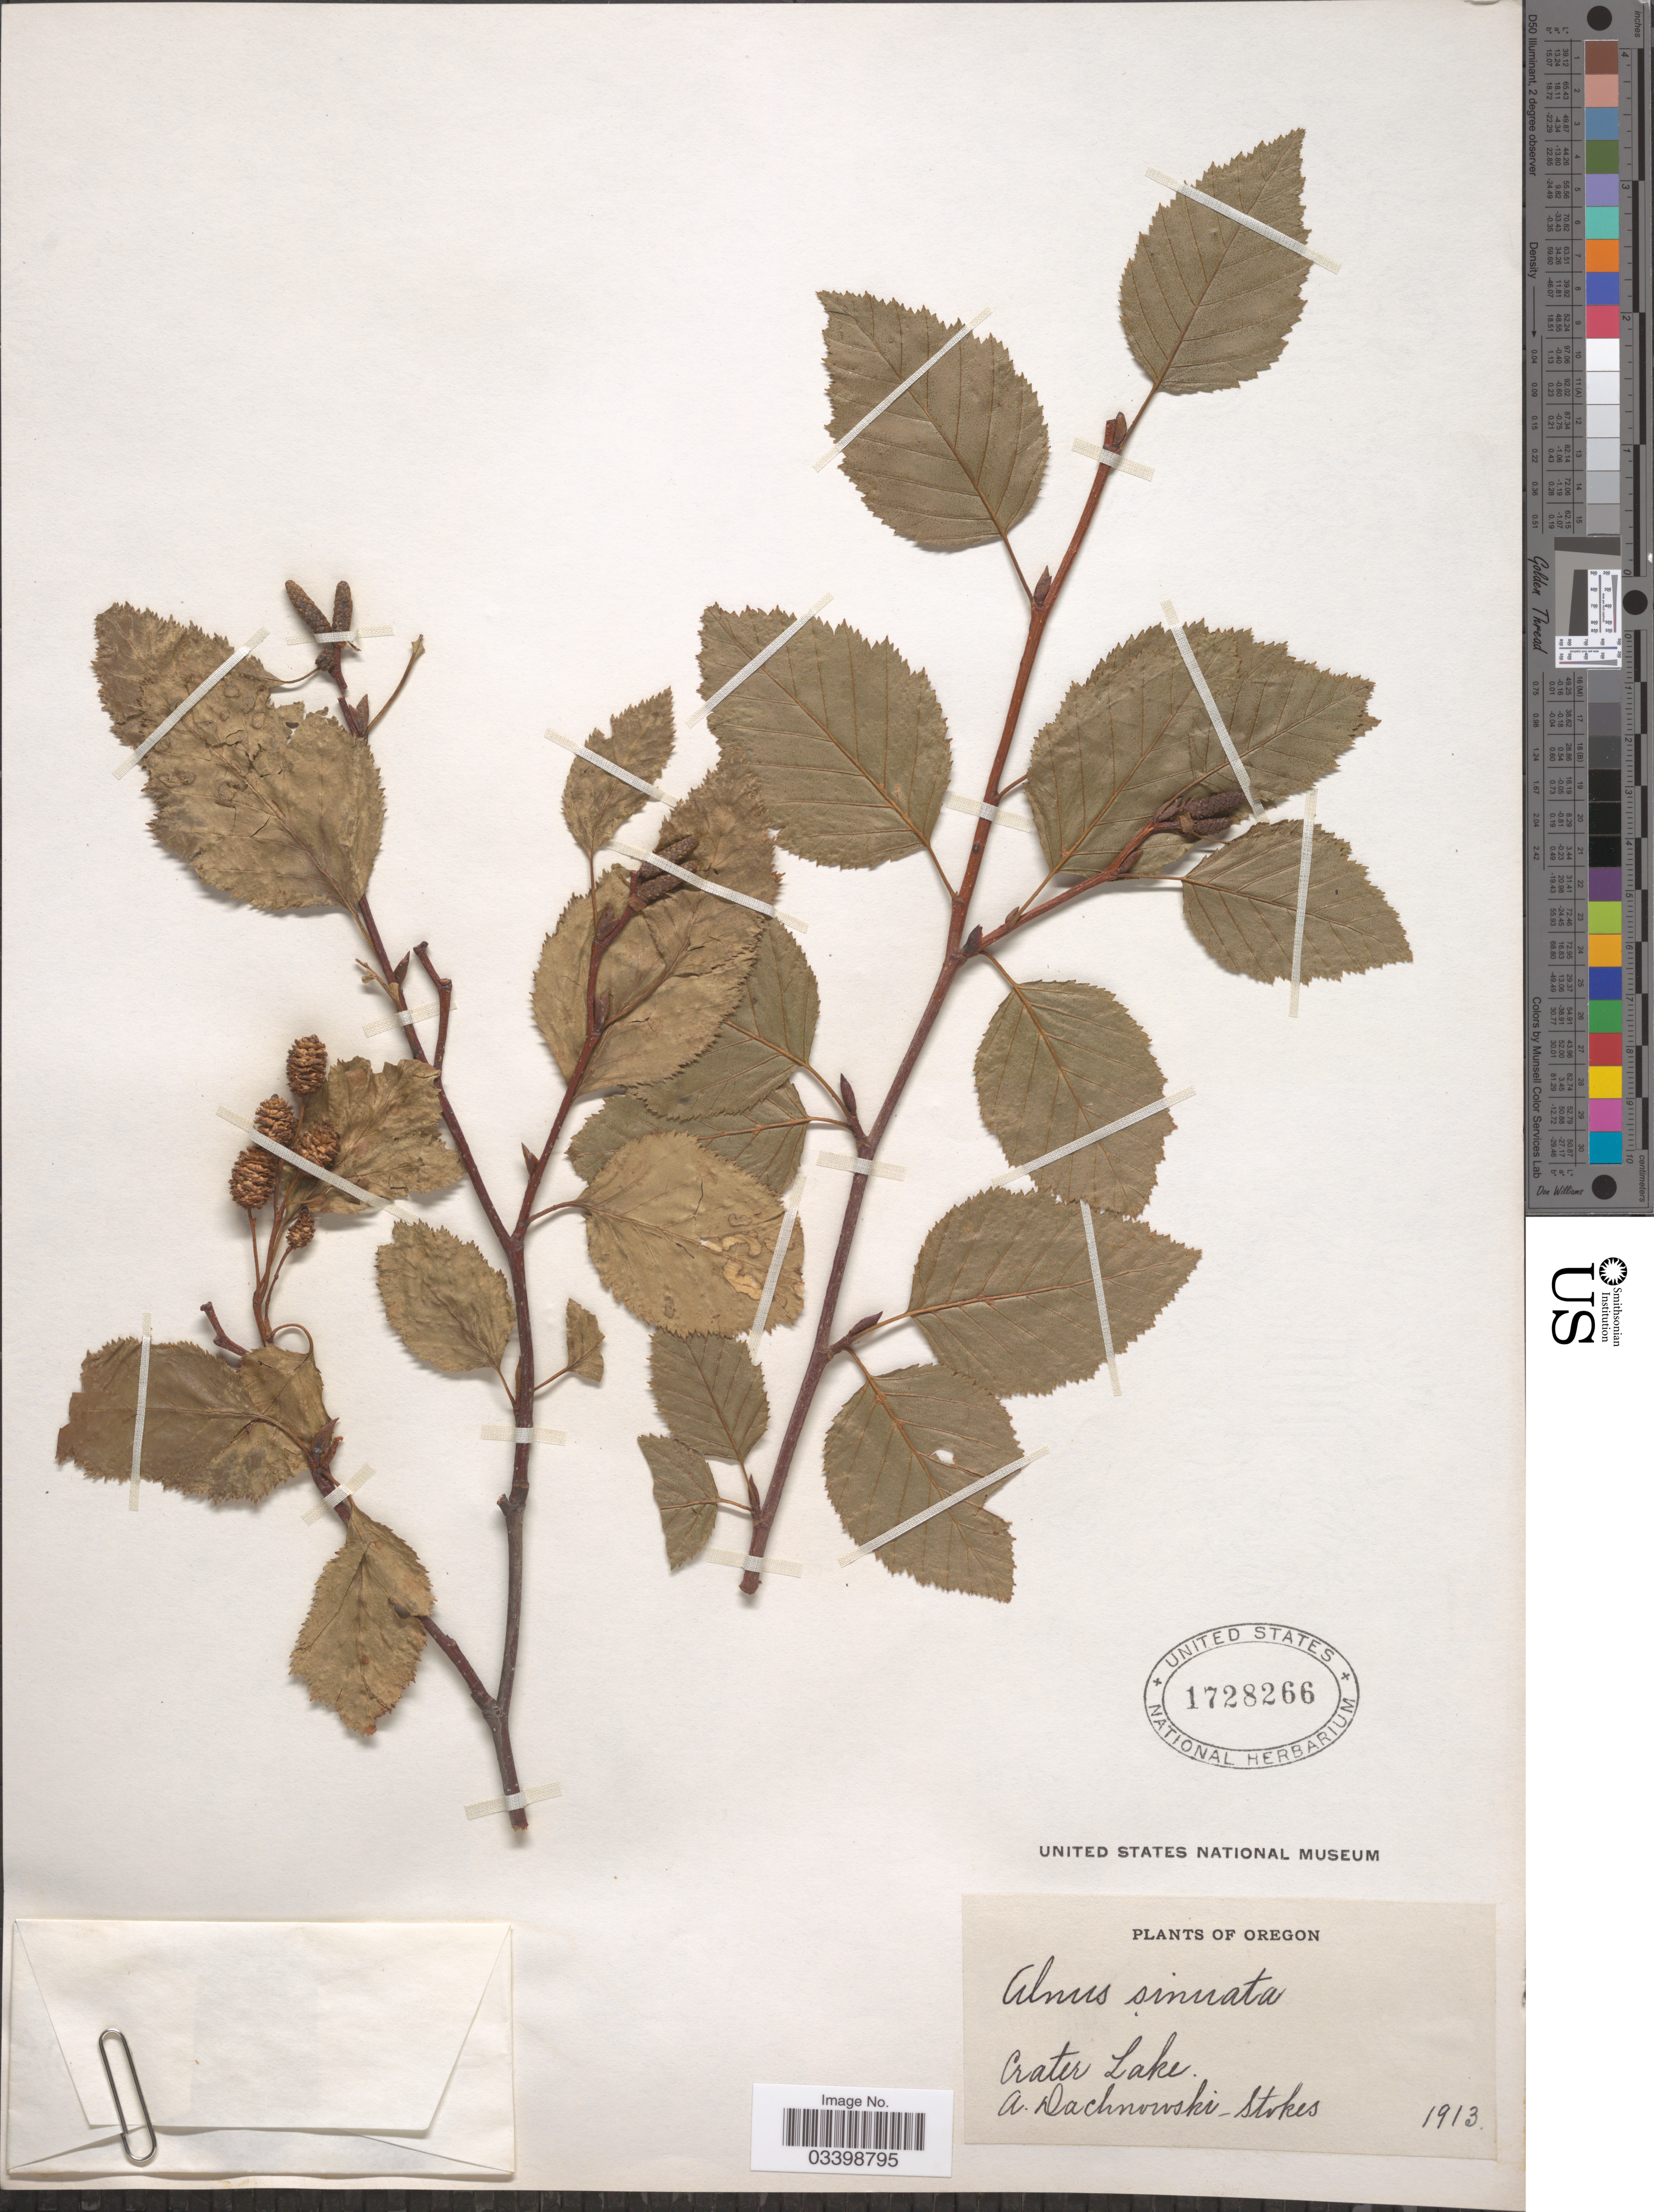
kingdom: Plantae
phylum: Tracheophyta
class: Magnoliopsida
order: Fagales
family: Betulaceae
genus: Alnus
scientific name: Alnus viridis subsp. sinuata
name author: Regel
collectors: A. P. Dachnowski-Stokes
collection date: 1913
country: United States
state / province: Oregon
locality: Crater Lake.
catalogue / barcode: US 1728266